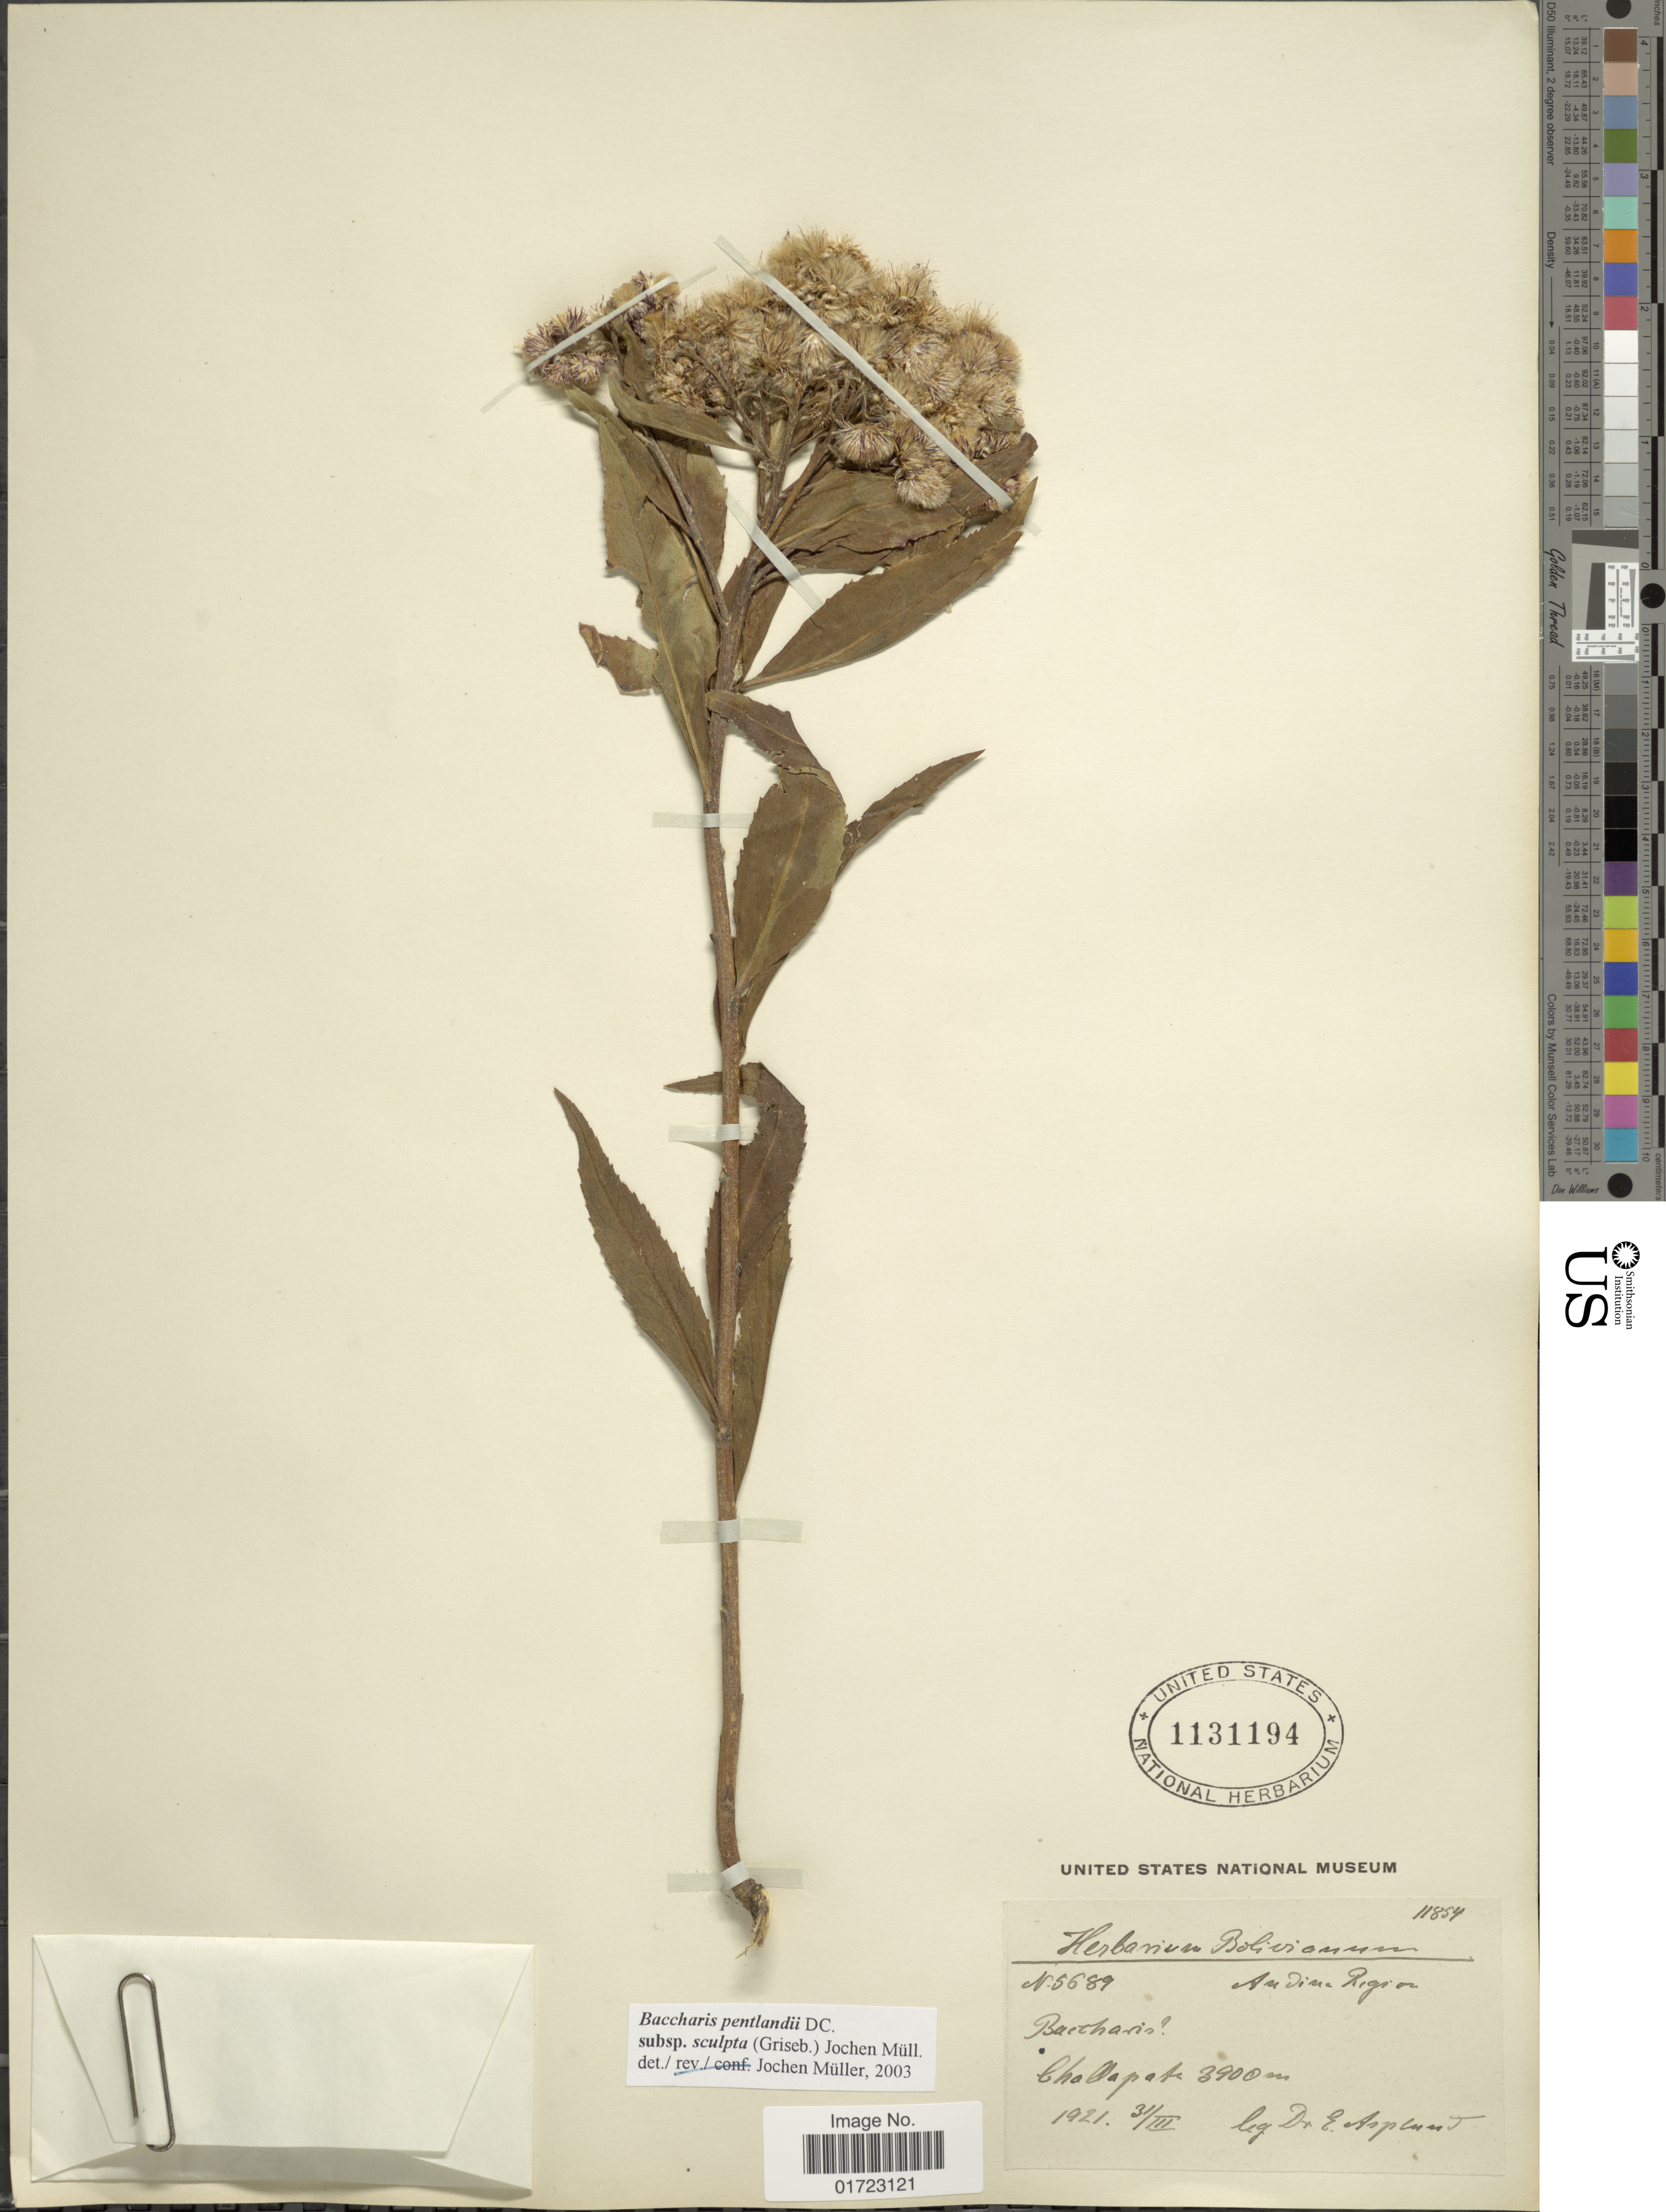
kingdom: Plantae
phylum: Tracheophyta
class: Magnoliopsida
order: Asterales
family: Asteraceae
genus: Baccharis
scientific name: Baccharis pentlandii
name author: DC.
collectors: E. Asplund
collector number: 5689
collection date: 1921-03-23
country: Bolivia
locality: Andine Region. Chapata.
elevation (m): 3900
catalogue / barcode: US 1131194